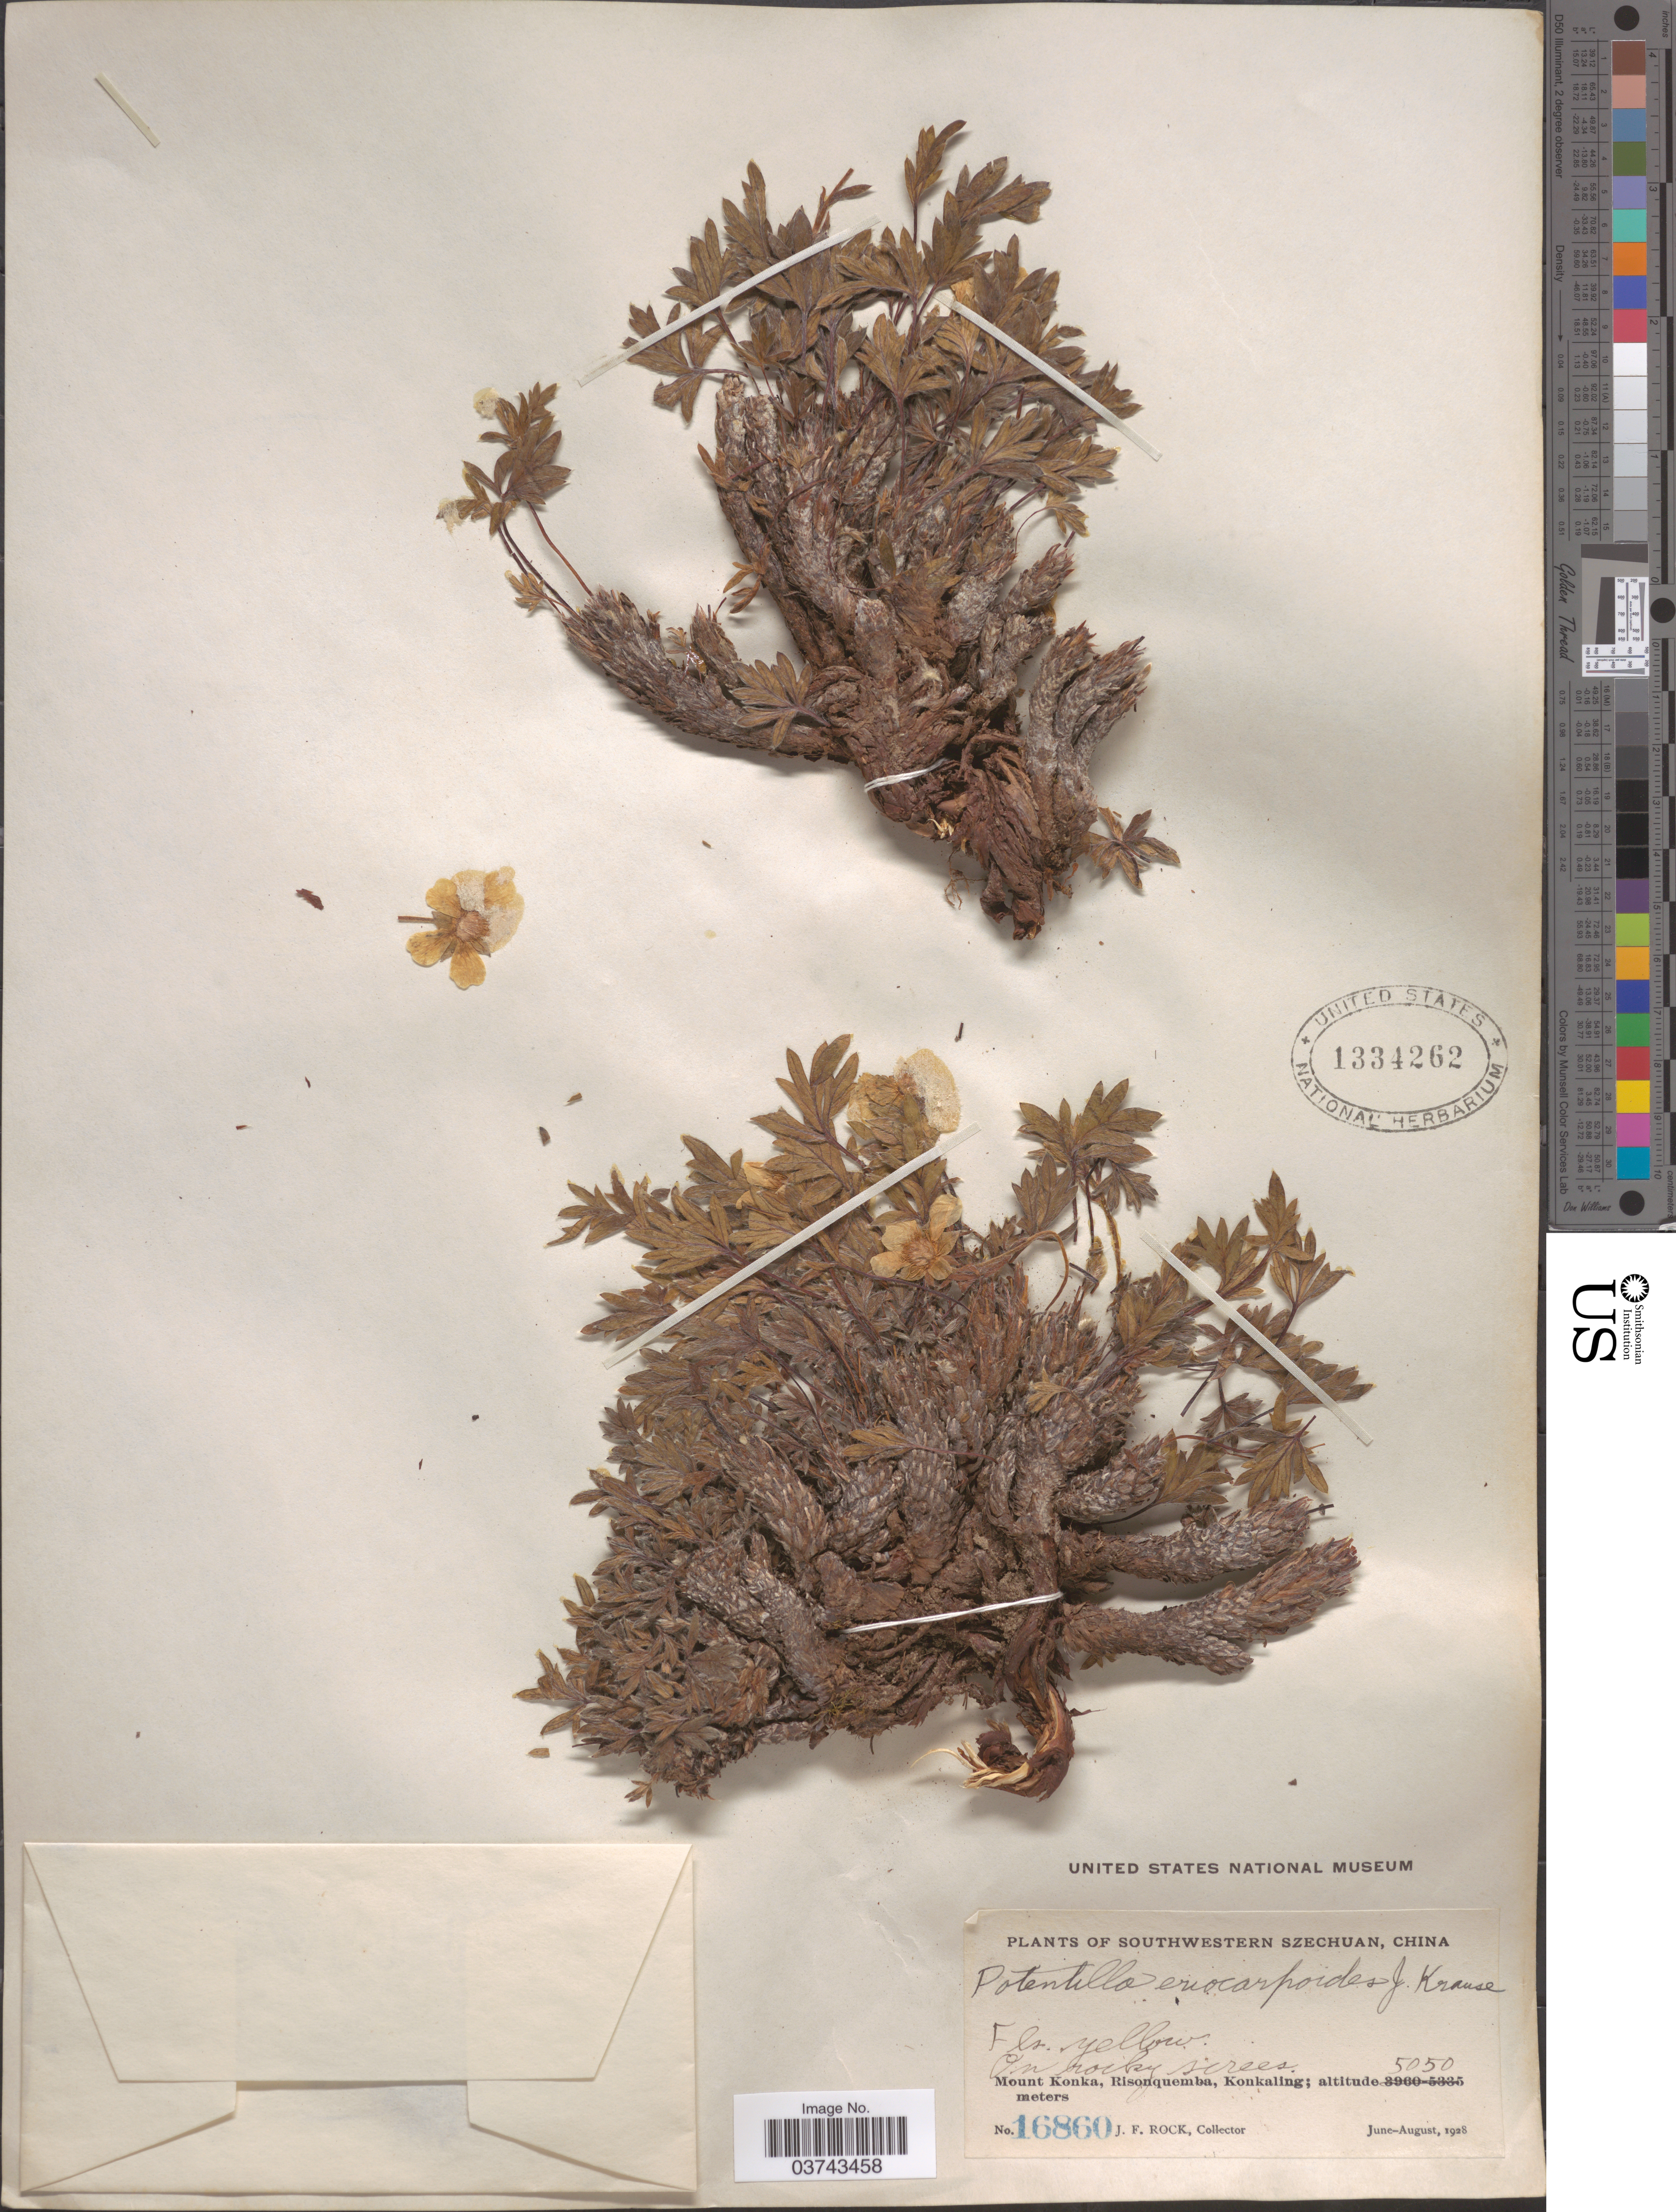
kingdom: Plantae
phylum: Tracheophyta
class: Magnoliopsida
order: Rosales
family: Rosaceae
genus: Potentilla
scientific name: Potentilla eriocarpoides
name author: J. Krause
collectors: J. Rock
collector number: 16860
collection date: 1928-06/1928-08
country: China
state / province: Sichuan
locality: Southwestern Szechuan. Mount Konka, Risonquemba, Konkaling.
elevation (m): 5050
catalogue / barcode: US 1334262